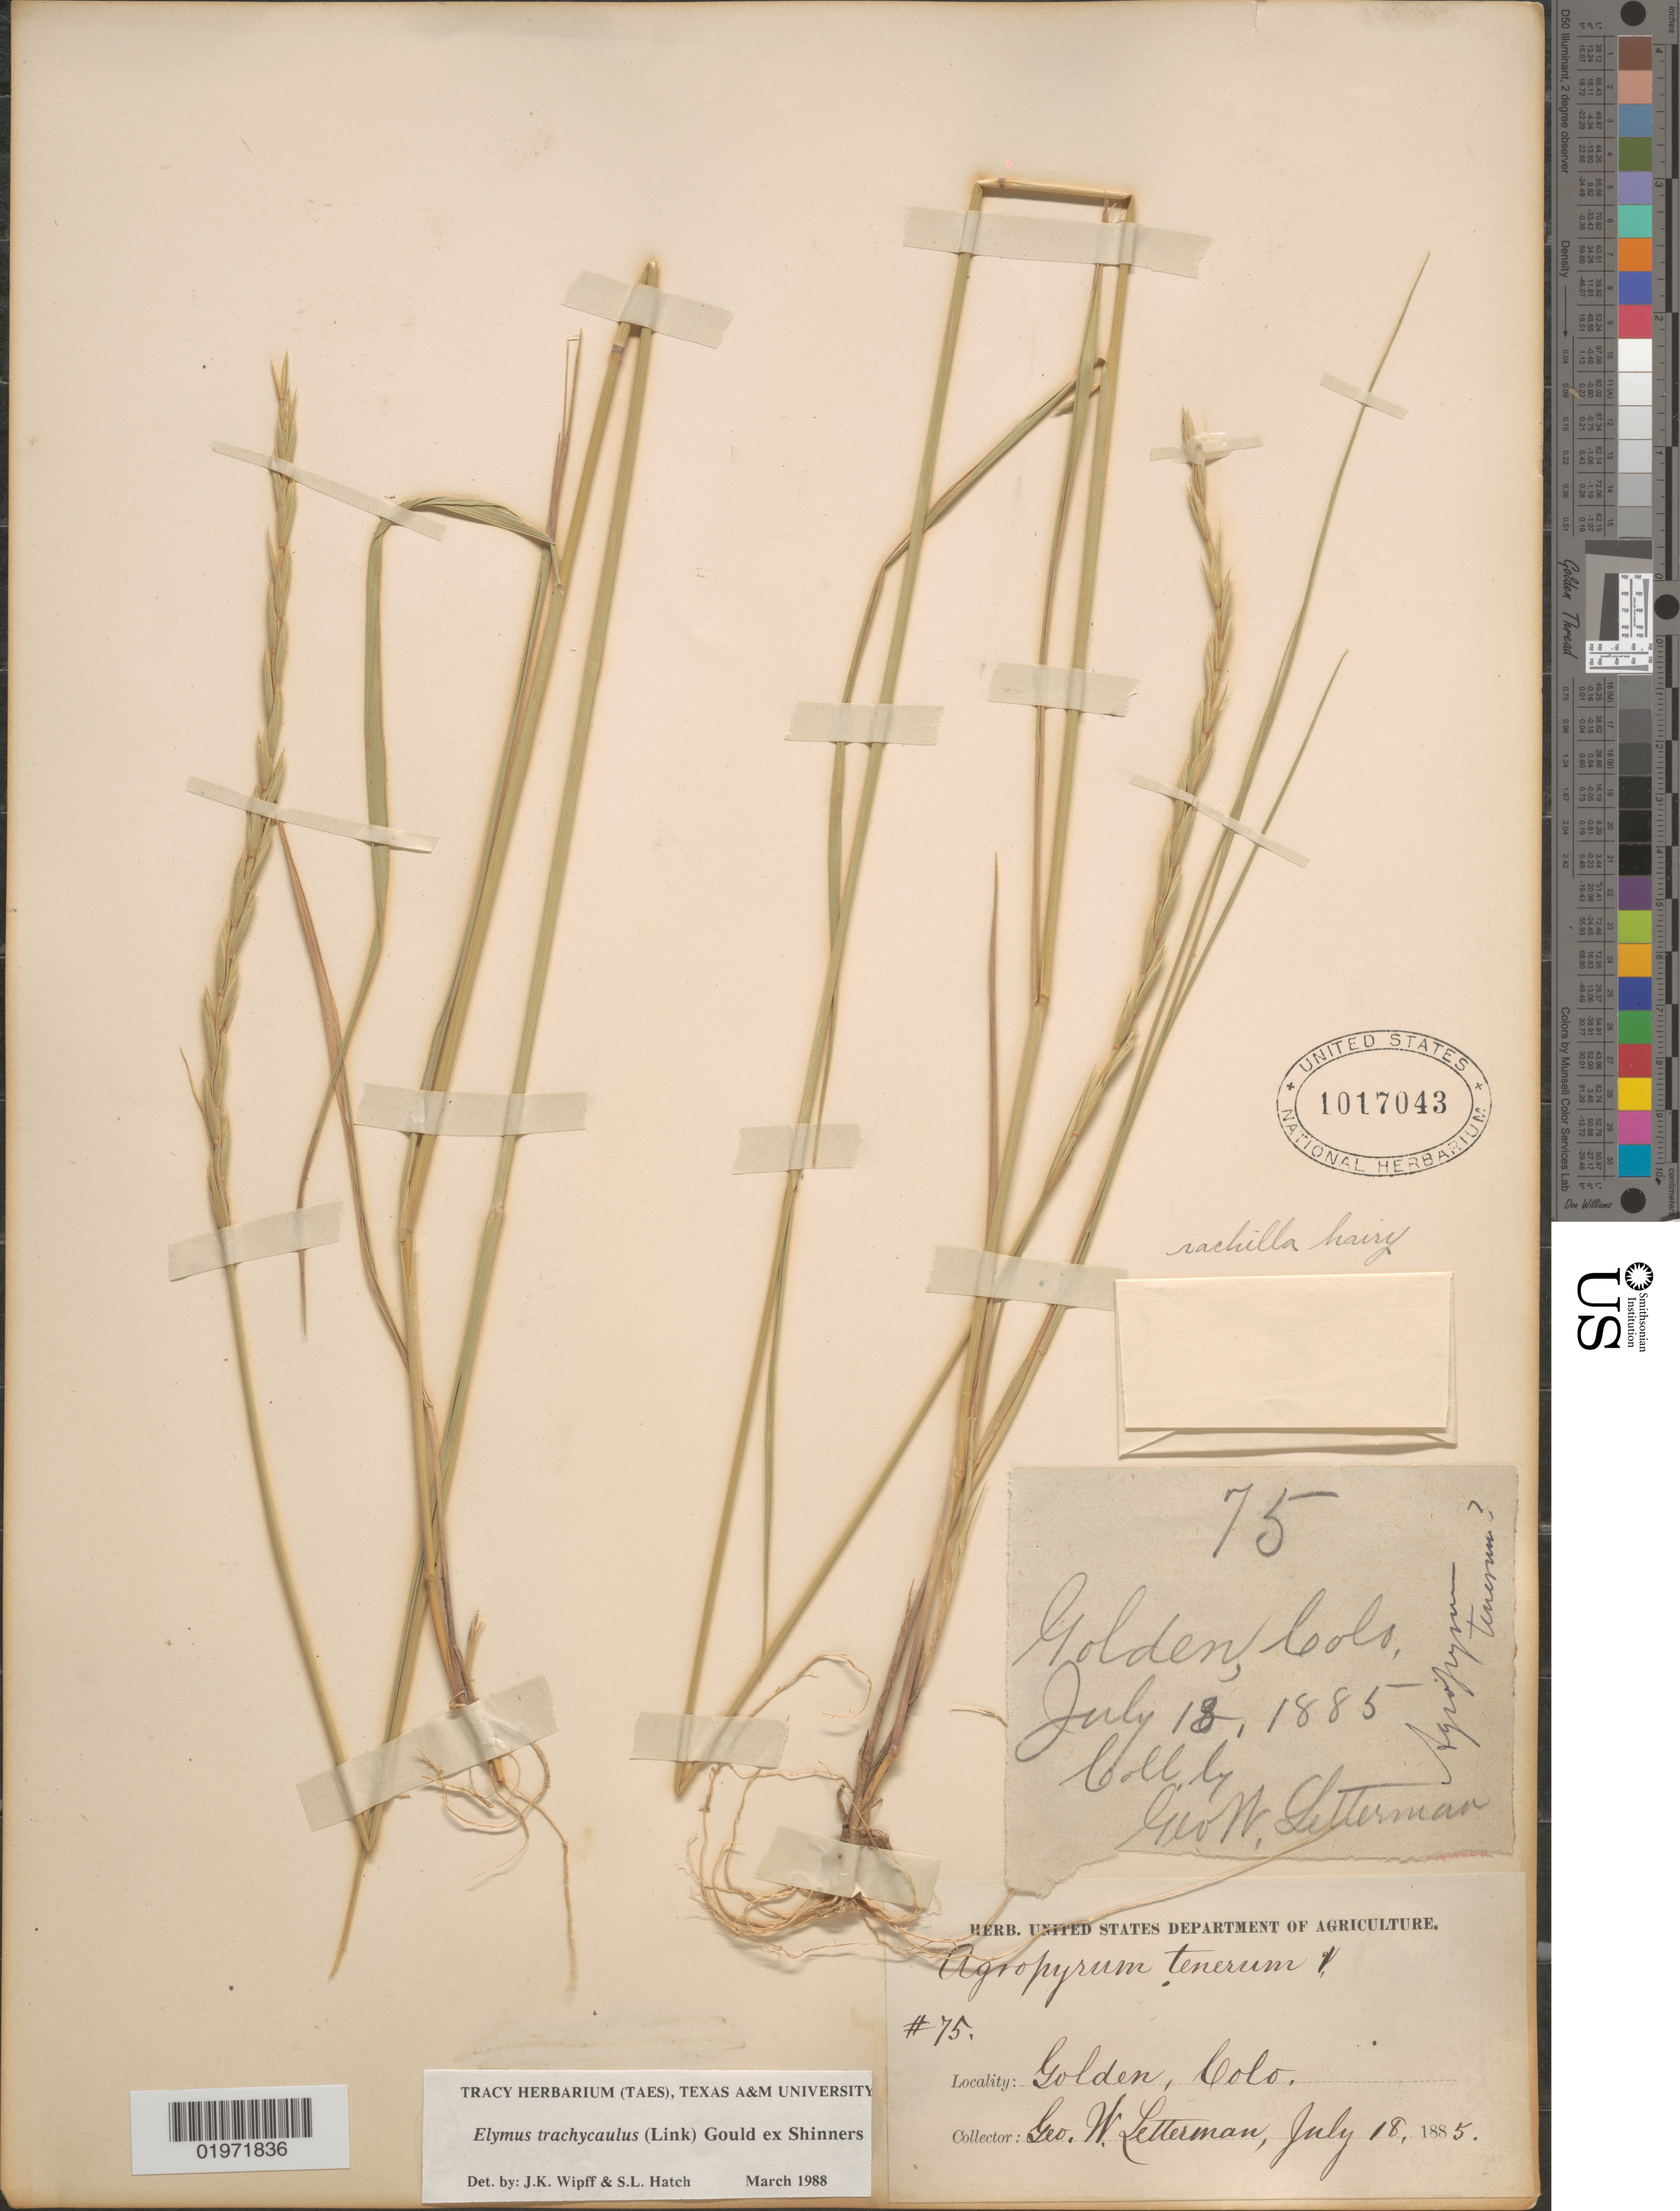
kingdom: Plantae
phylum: Tracheophyta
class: Liliopsida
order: Poales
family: Poaceae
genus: Elymus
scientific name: Elymus trachycaulus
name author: (Link) Gould ex Shinners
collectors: G. W. Letterman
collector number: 75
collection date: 1885-07-18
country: United States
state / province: Colorado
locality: Golden.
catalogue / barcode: US 1017043